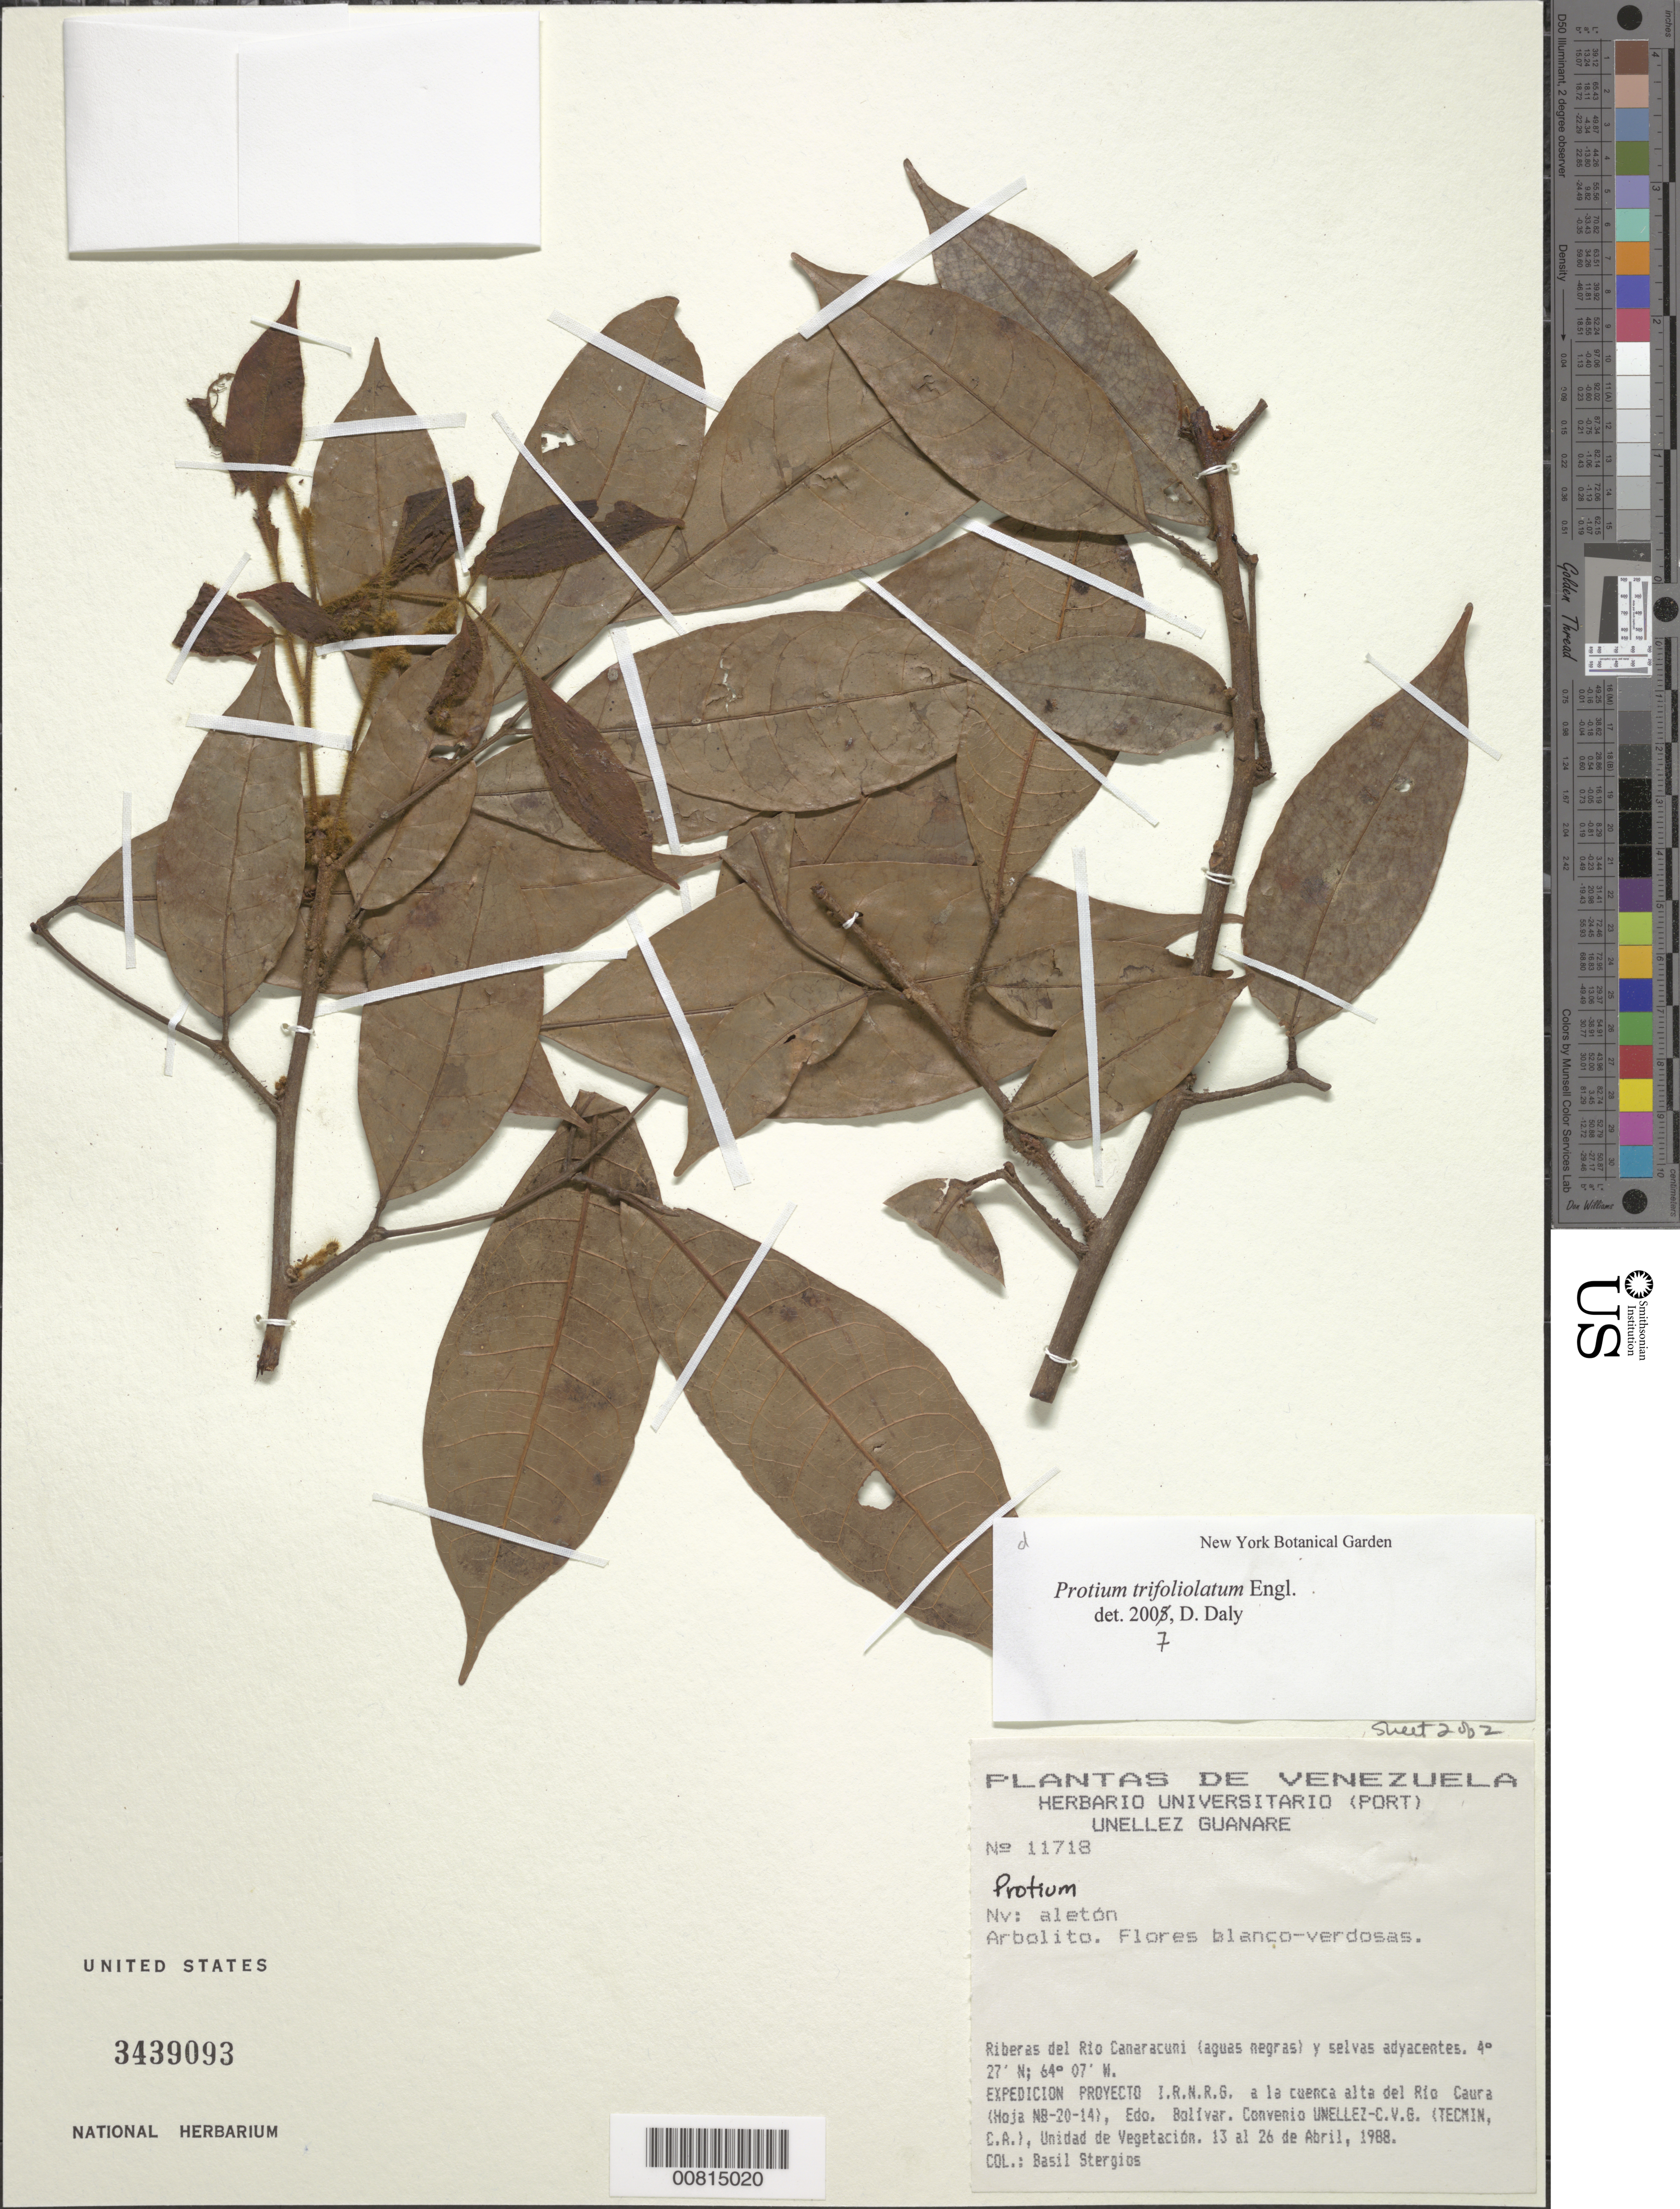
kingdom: Plantae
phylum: Tracheophyta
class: Magnoliopsida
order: Sapindales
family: Burseraceae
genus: Protium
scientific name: Protium trifoliolatum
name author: Engl.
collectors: B. G. Stergios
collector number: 11718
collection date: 1988-04-13/1988-04-26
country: Venezuela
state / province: Bolivar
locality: Riberas del rio Canaracuni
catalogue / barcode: US 3439093